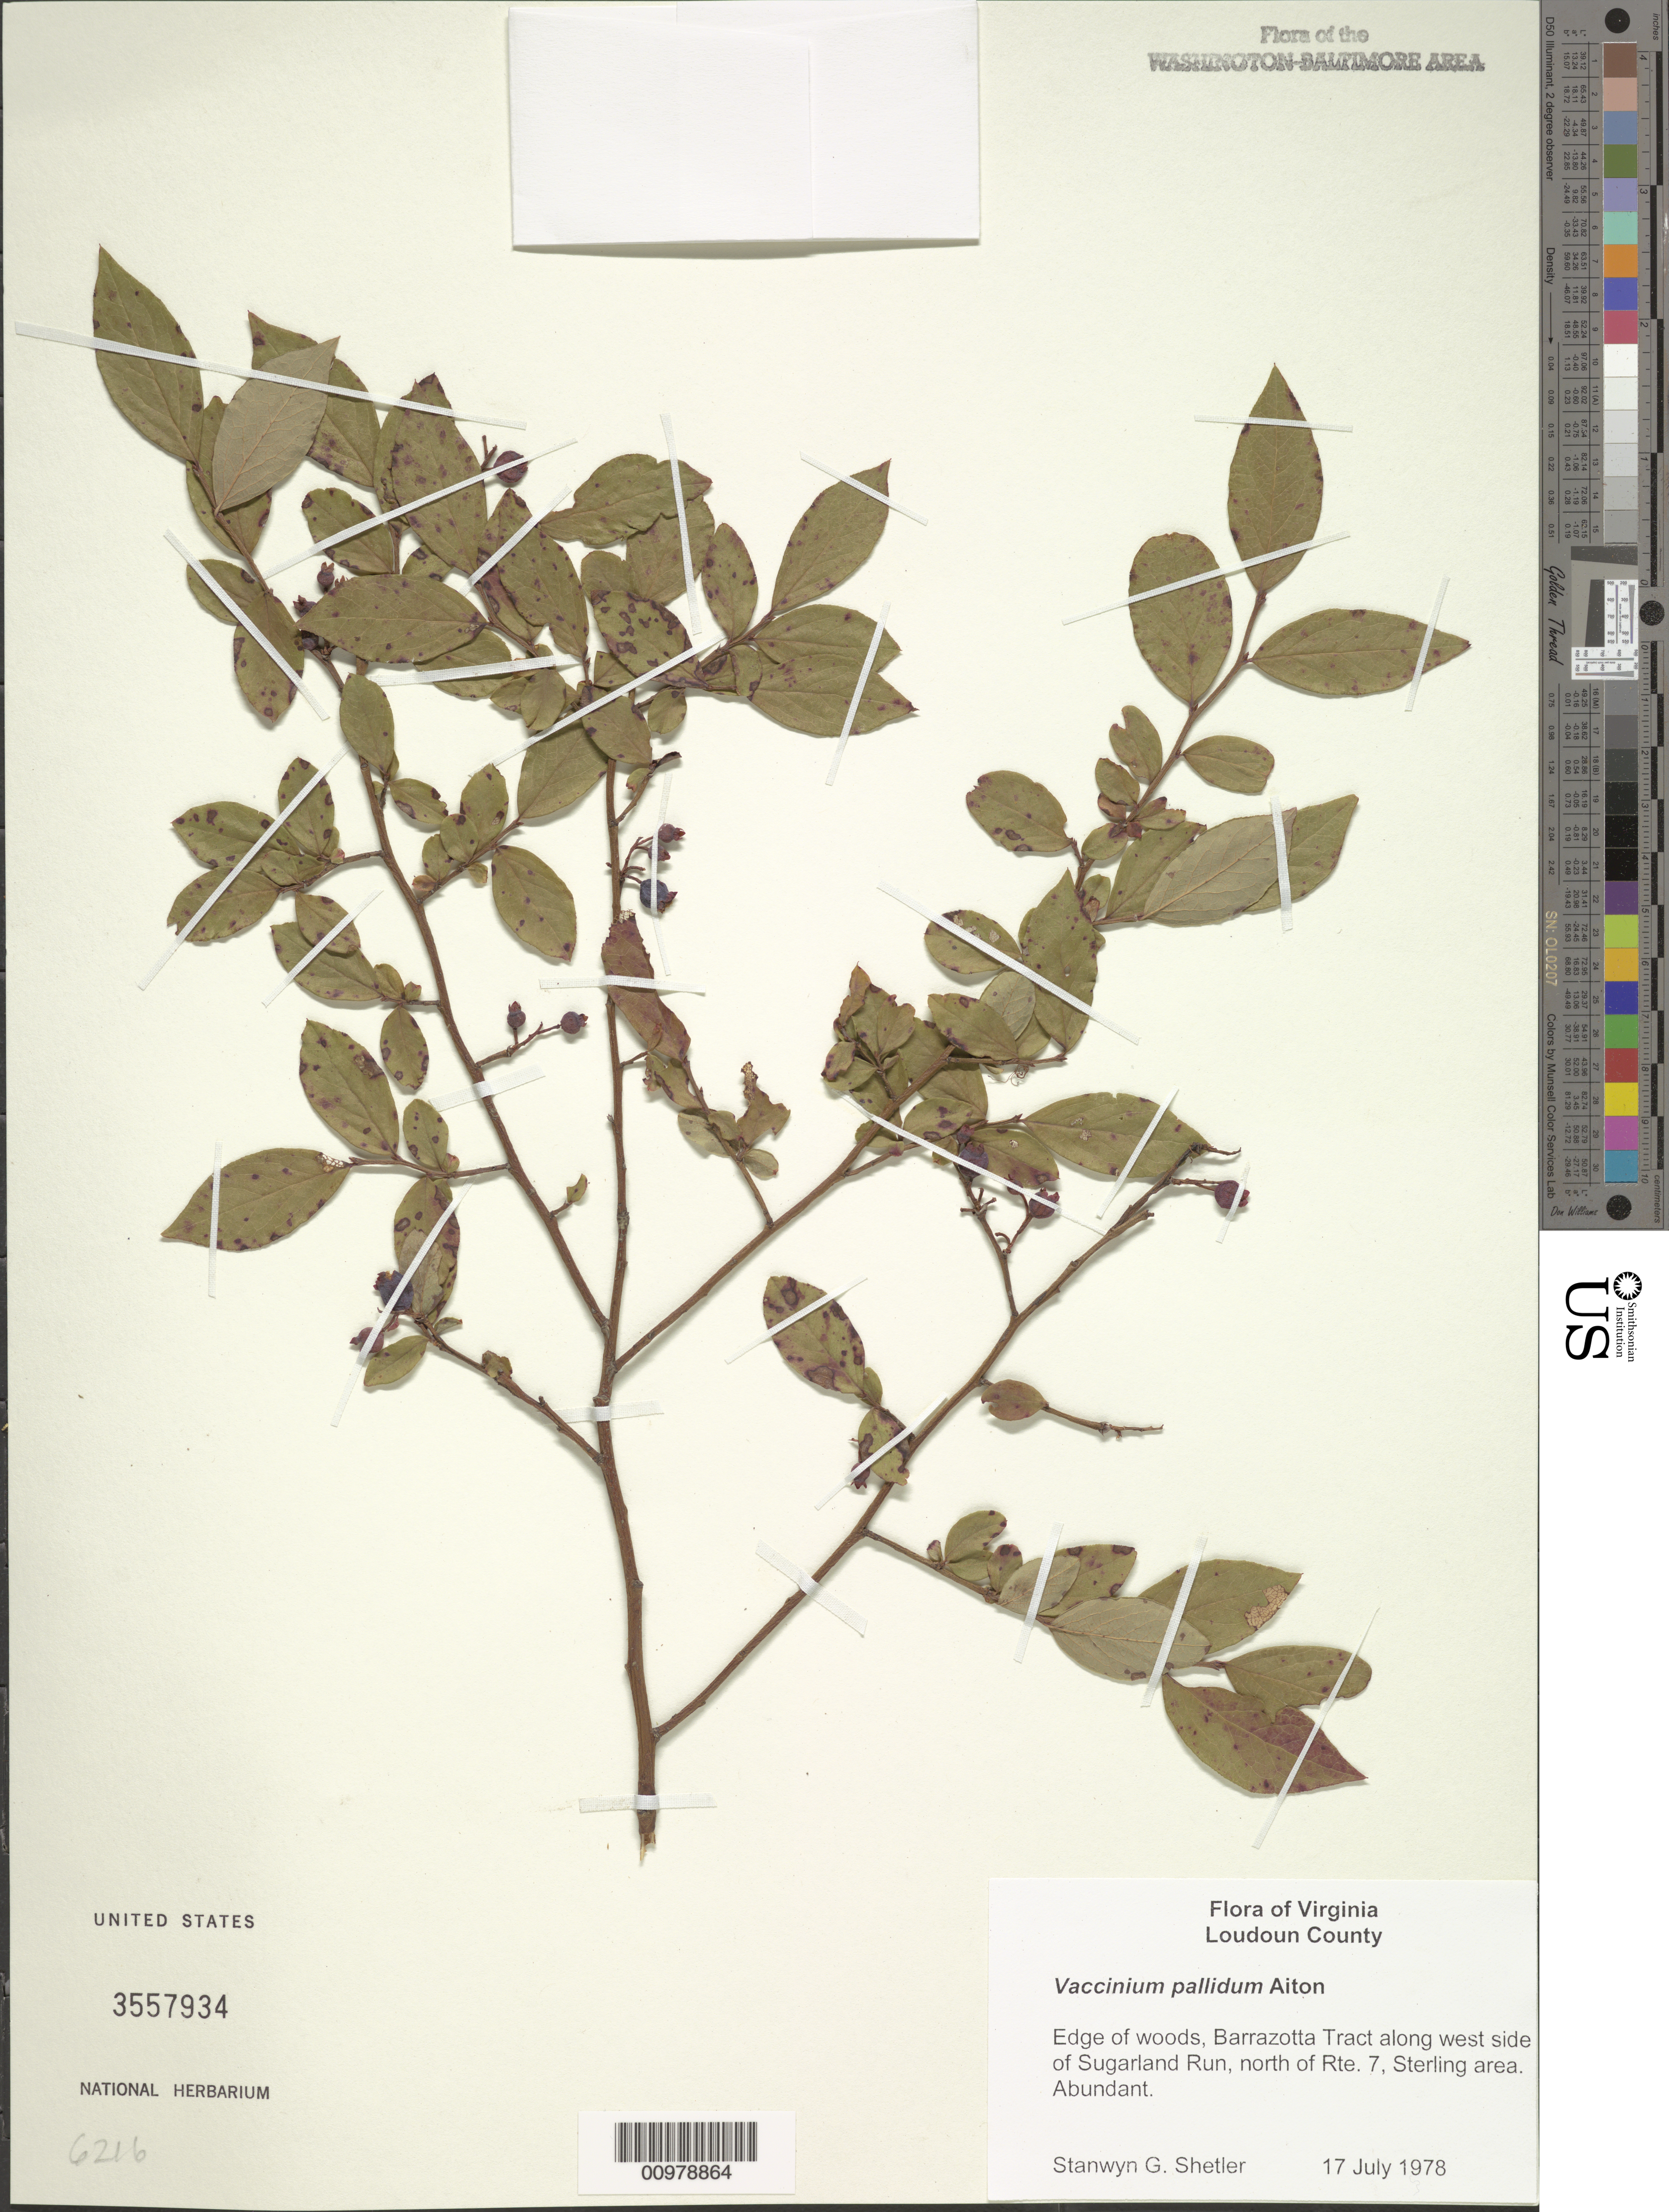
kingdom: Plantae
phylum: Tracheophyta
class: Magnoliopsida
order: Ericales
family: Ericaceae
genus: Vaccinium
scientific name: Vaccinium pallidum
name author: Aiton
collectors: S. Shetler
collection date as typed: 17 July 1978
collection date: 1978-07-17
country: United States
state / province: Virginia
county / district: Loudoun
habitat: edge of woods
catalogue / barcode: US 3557934